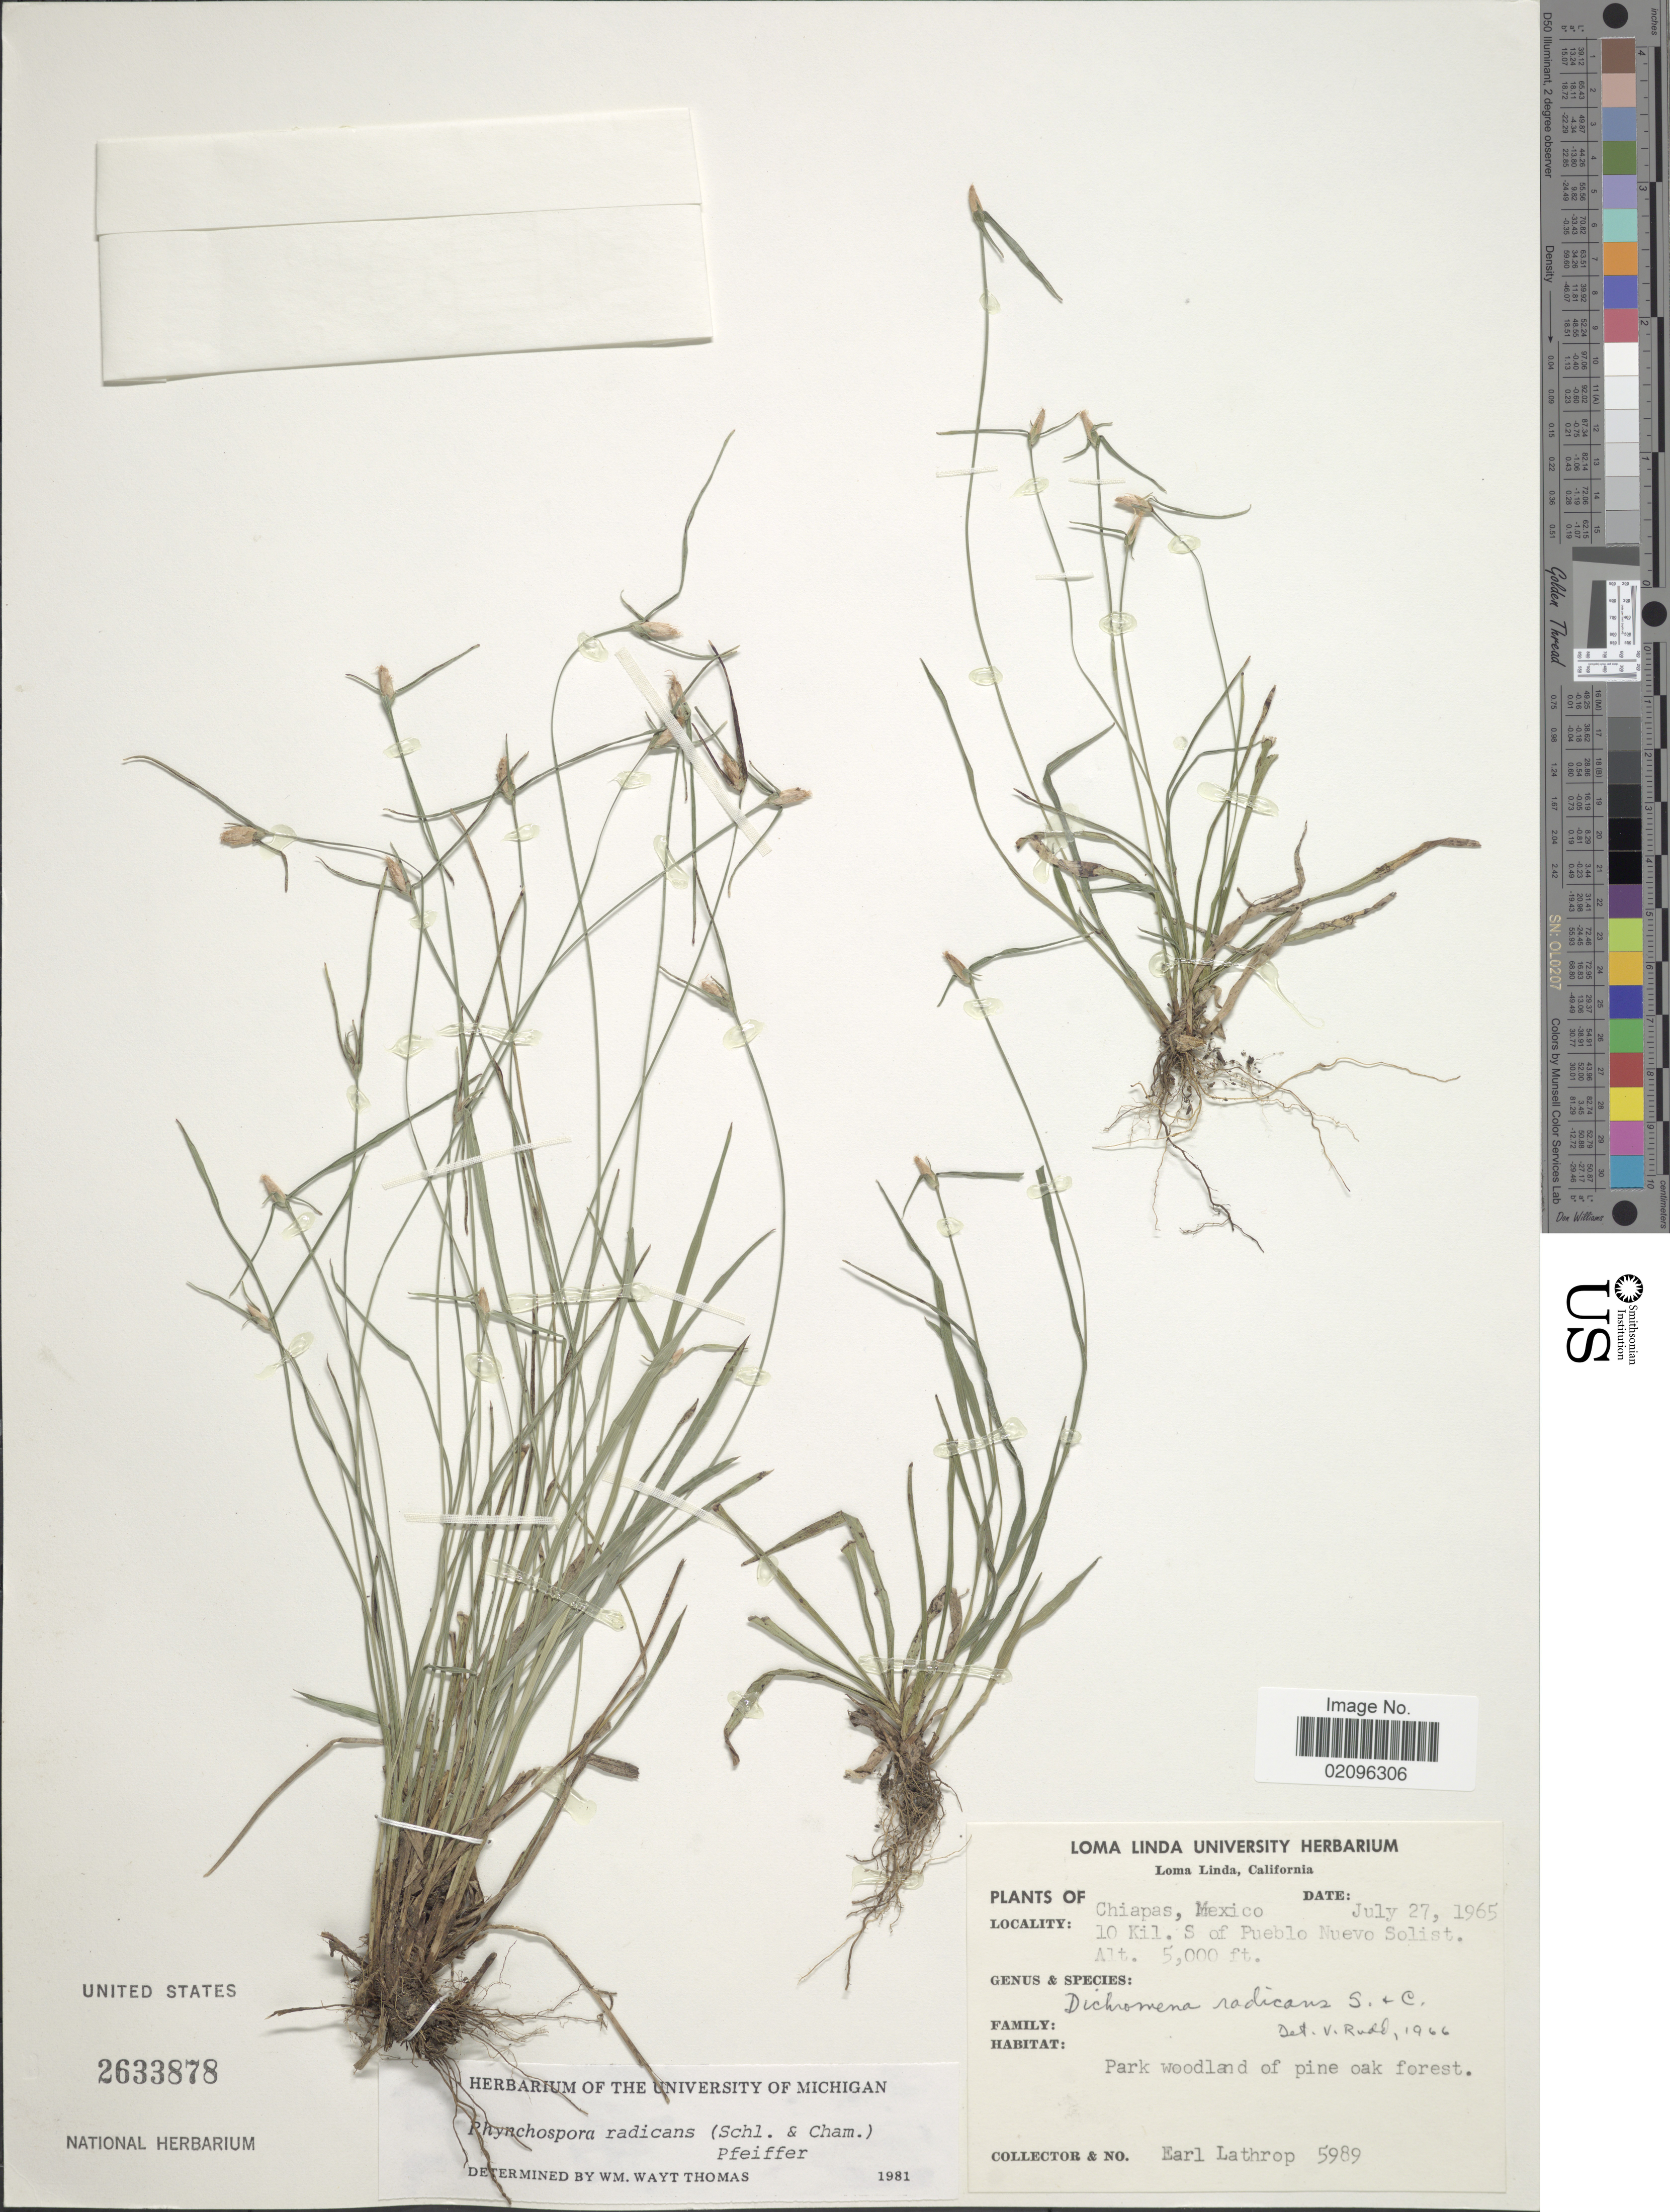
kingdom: Plantae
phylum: Tracheophyta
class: Liliopsida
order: Poales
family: Cyperaceae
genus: Rhynchospora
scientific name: Rhynchospora radicans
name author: (Schltdl. & Cham.) H. Pfeiff.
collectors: E. W. Lathrop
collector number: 5989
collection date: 1965-07-27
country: Mexico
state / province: Chiapas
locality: Chiapas, Mexico, 10 Kil. S. of Pueblo Nuevo Solist.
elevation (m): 1524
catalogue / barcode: US 2633878